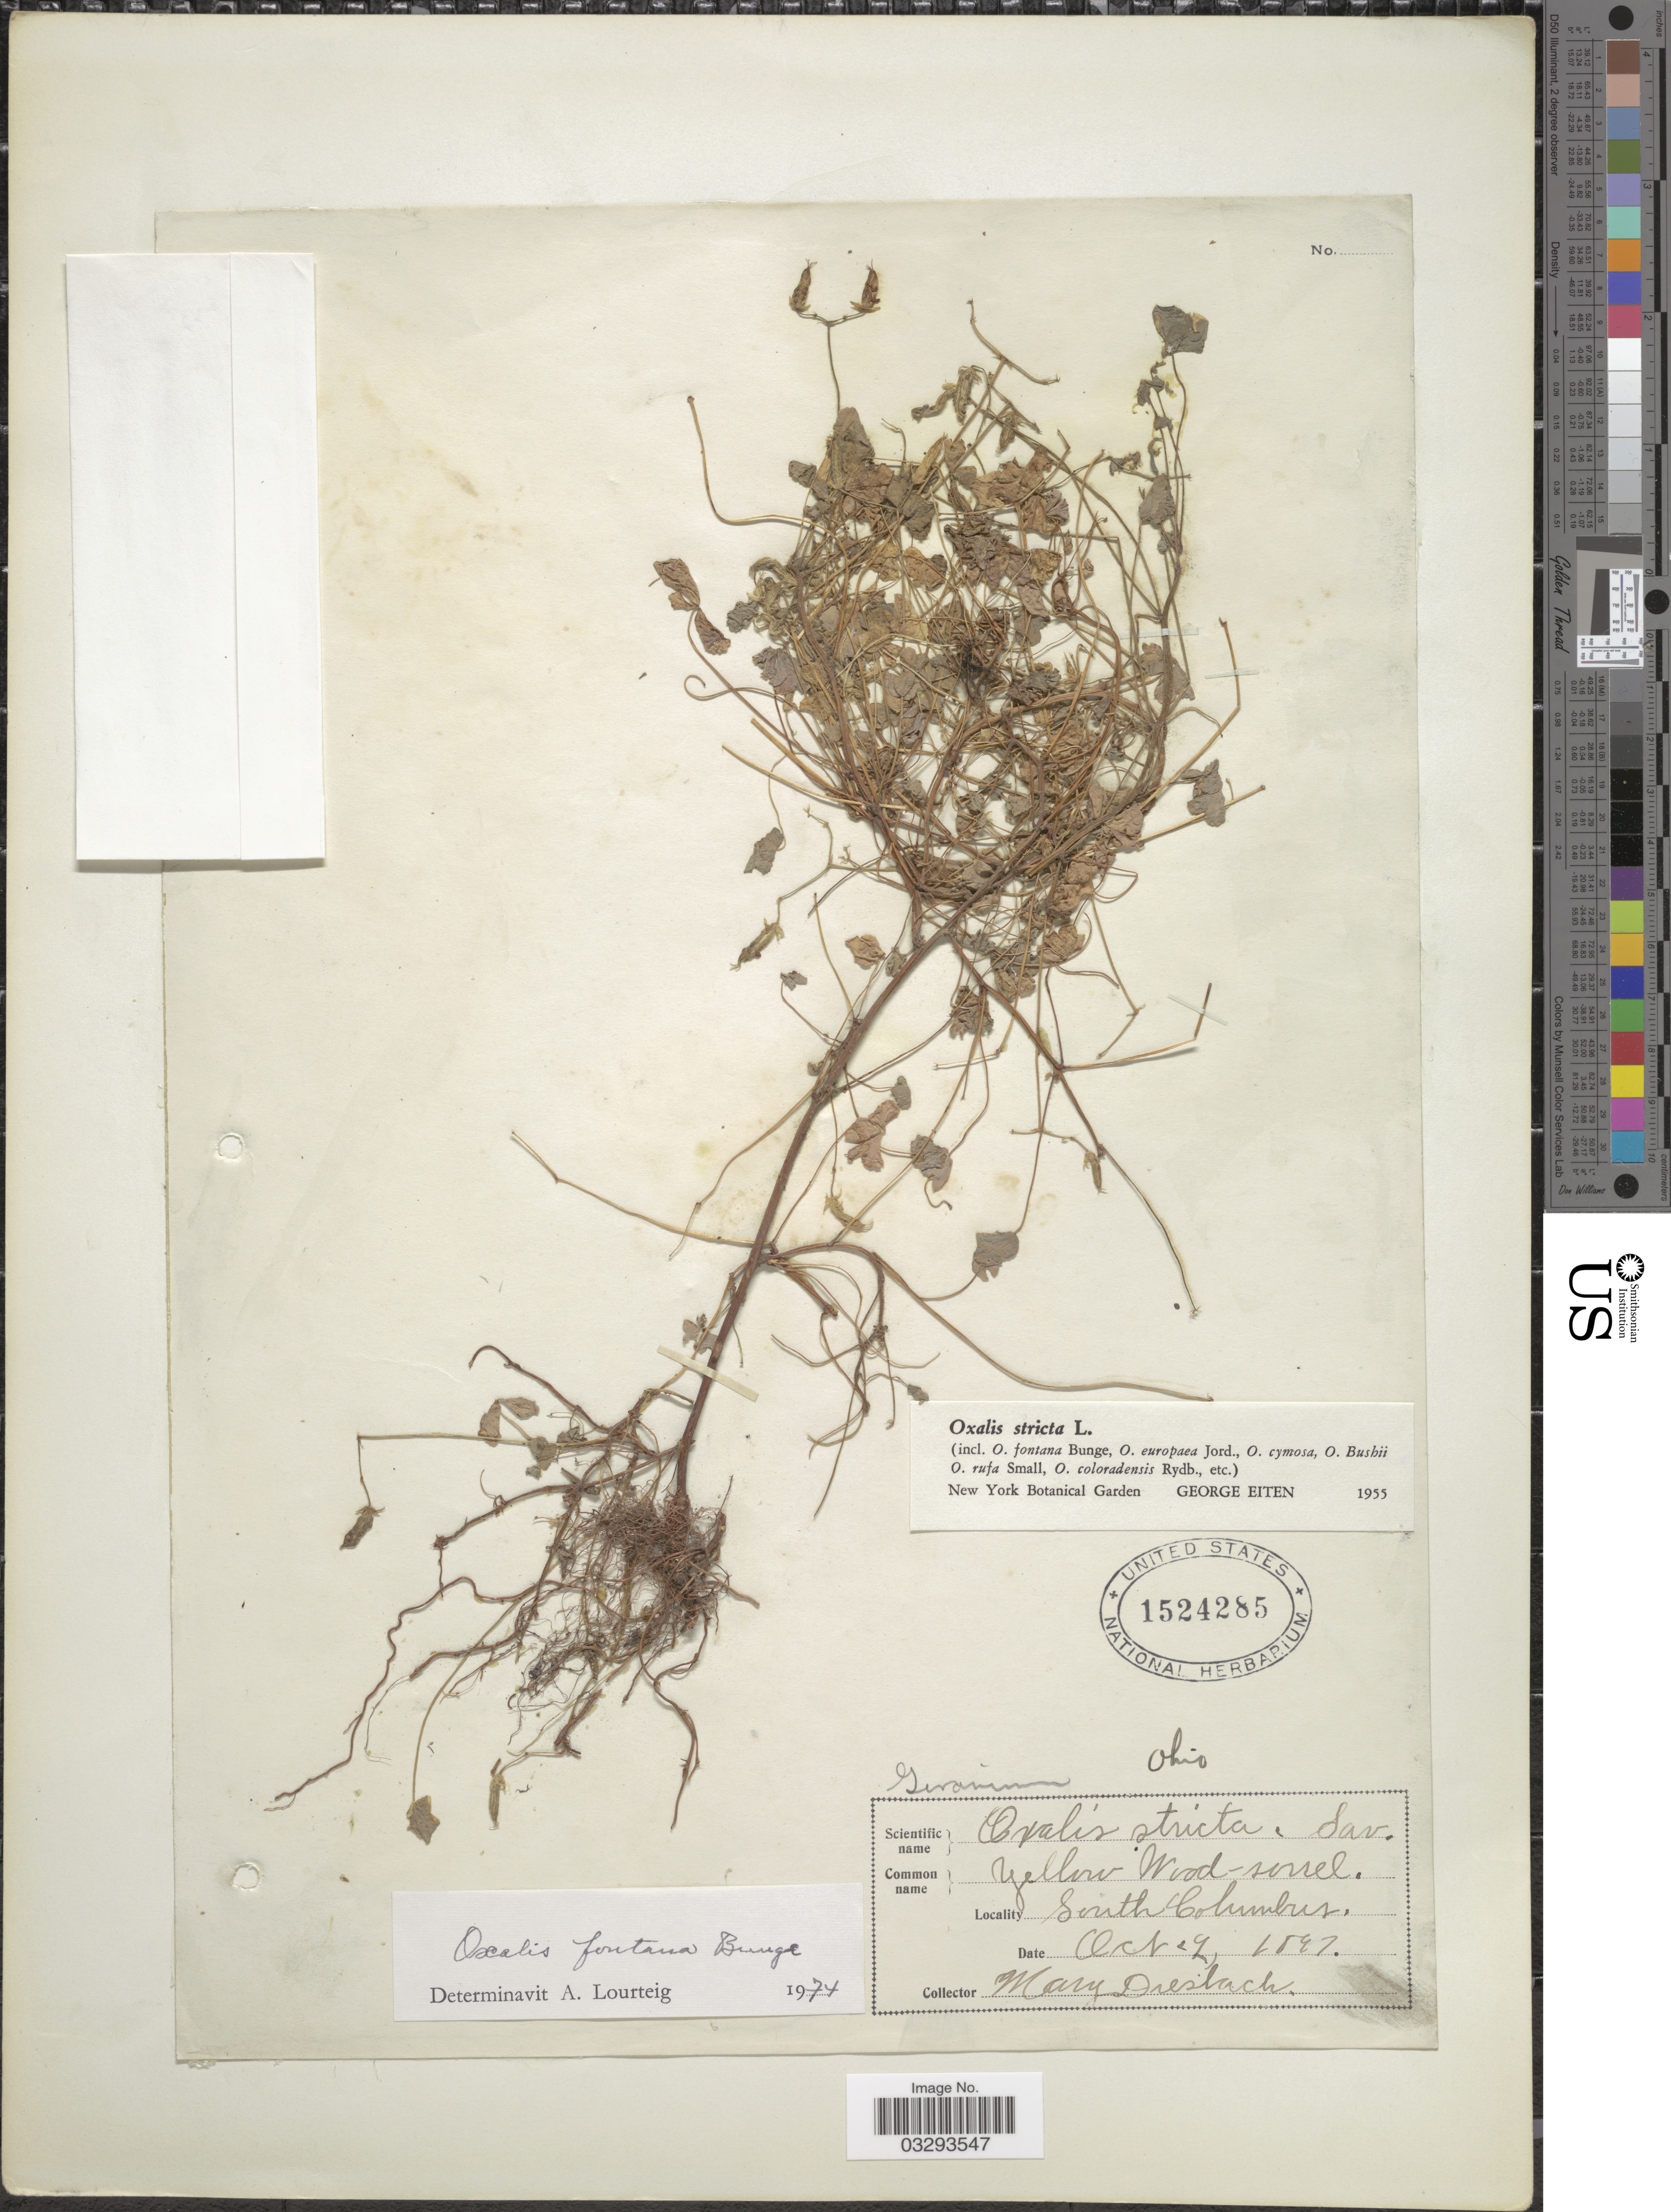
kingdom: Plantae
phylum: Tracheophyta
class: Magnoliopsida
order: Oxalidales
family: Oxalidaceae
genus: Oxalis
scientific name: Oxalis fontana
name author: Bunge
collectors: M. Dreslach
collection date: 1897-10-29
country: United States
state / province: Ohio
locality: South Columbus.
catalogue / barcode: US 1524285